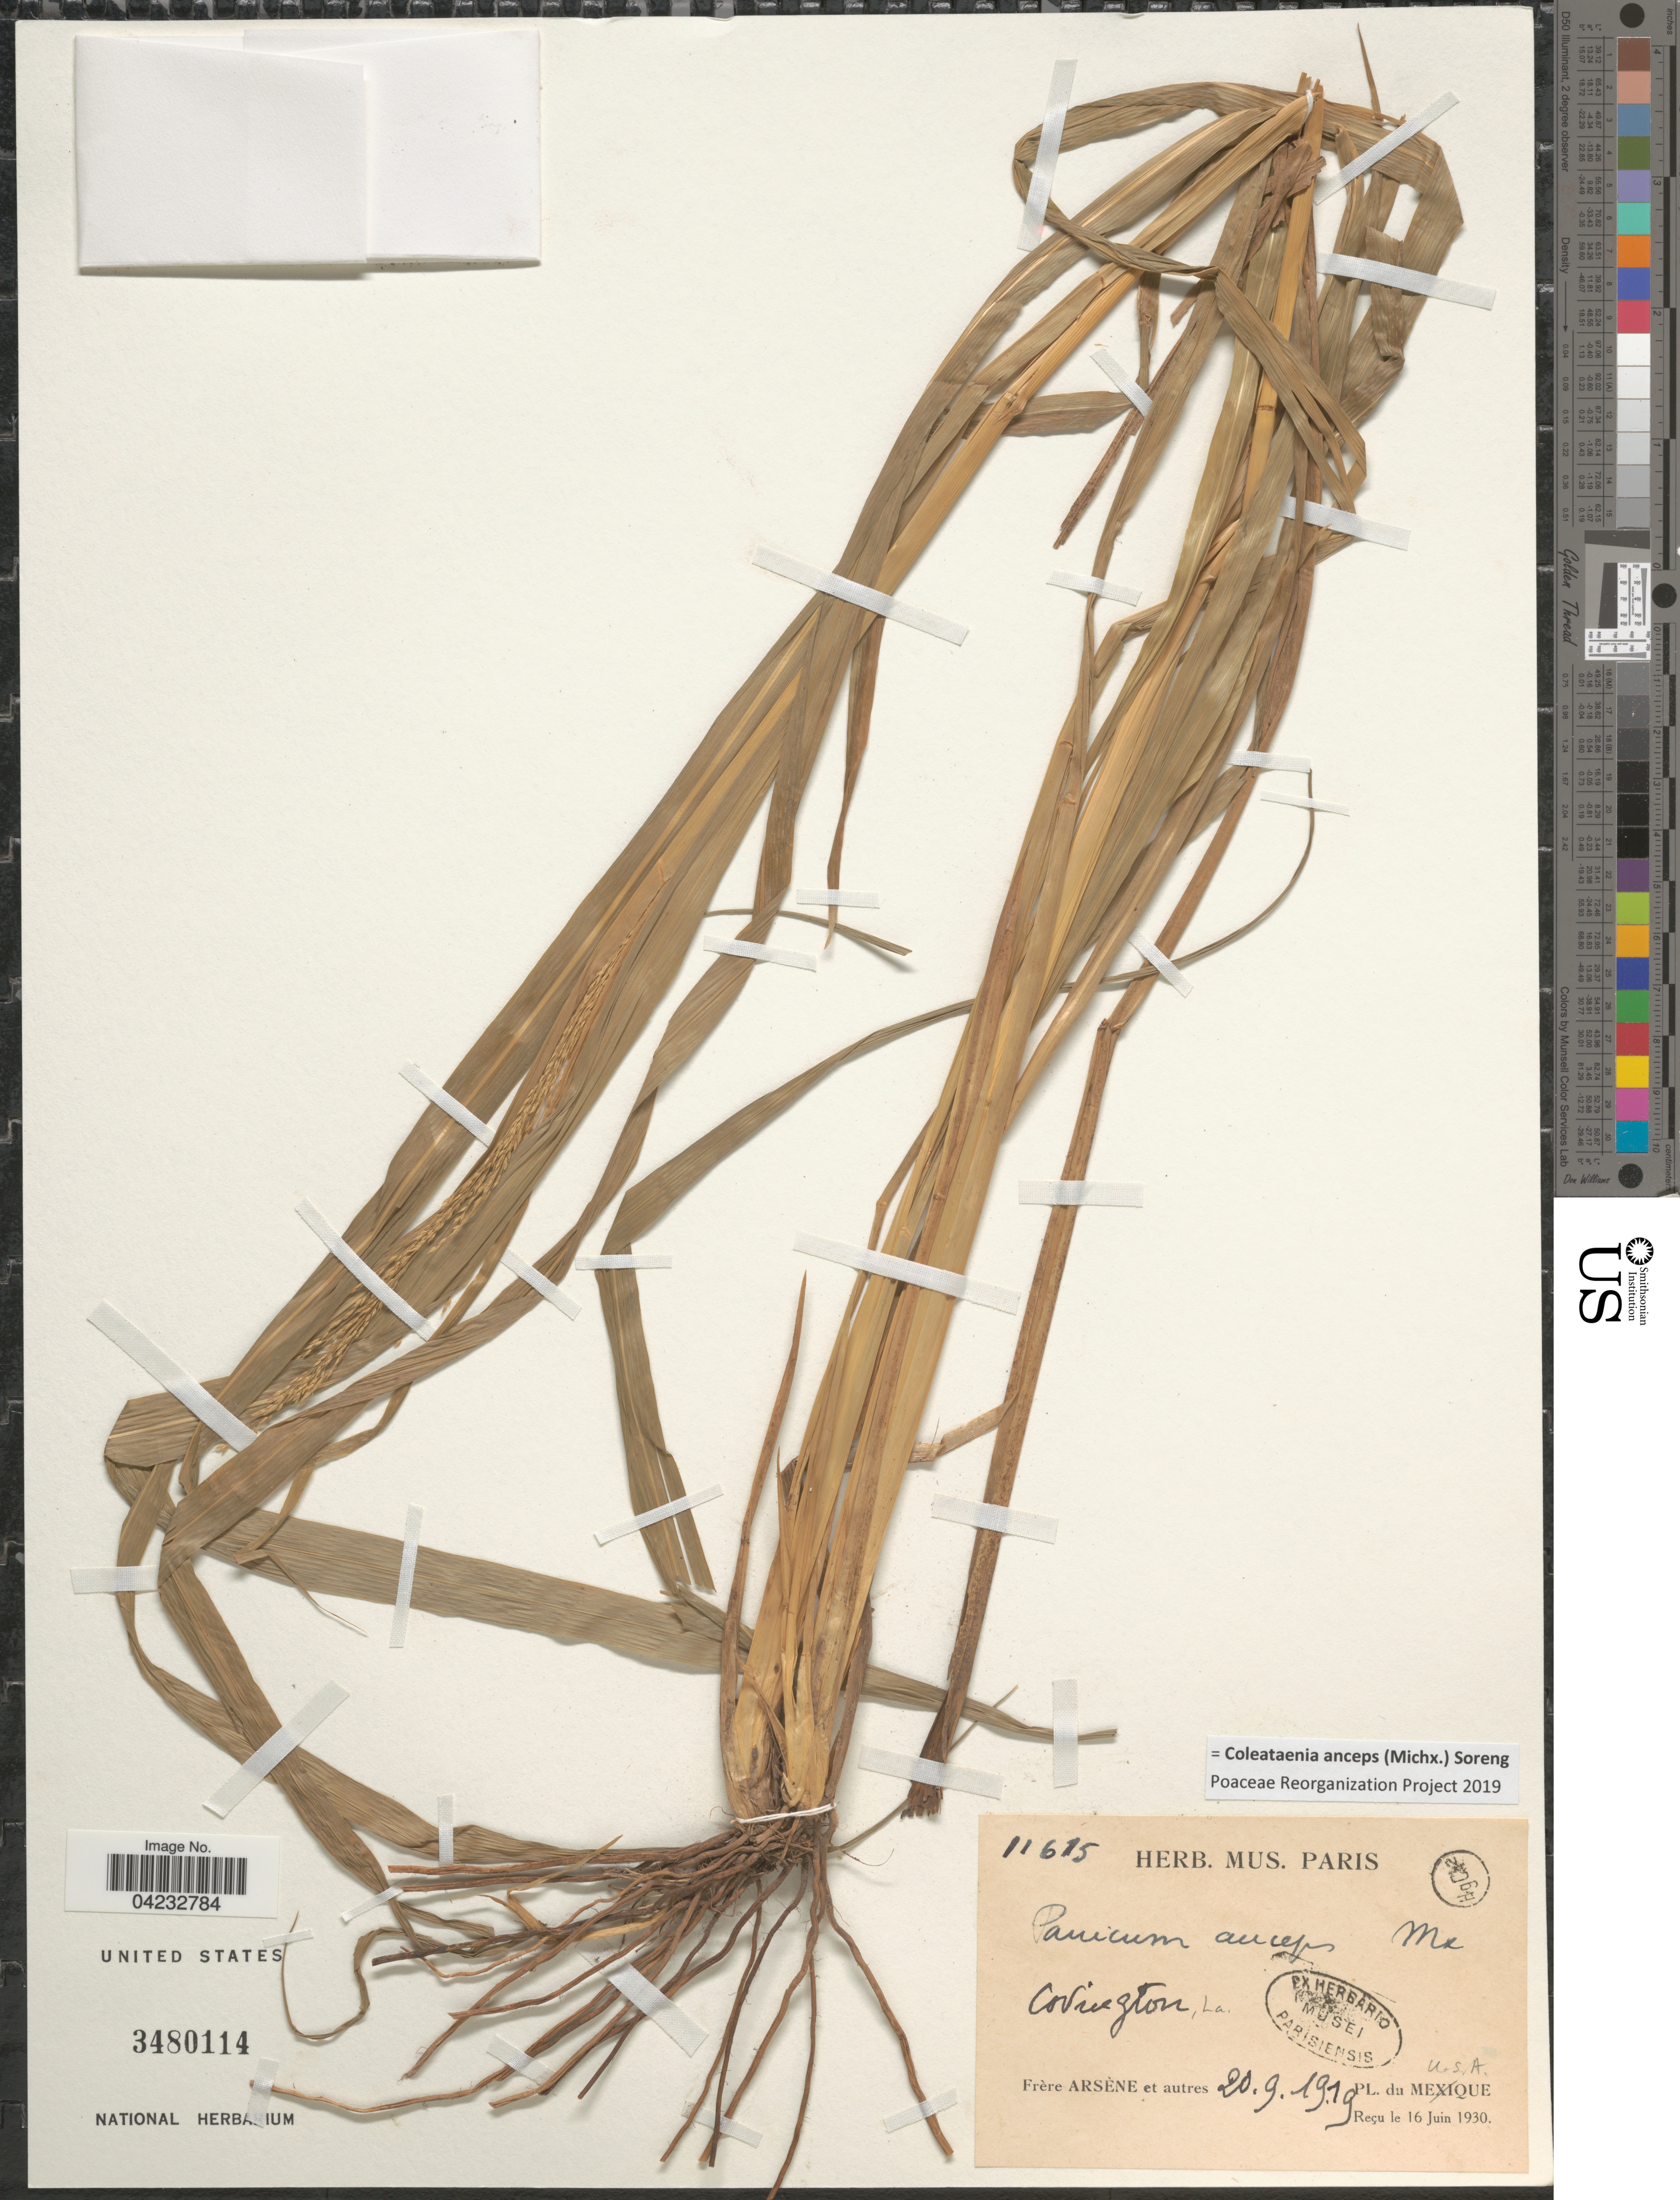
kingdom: Plantae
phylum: Tracheophyta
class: Liliopsida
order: Poales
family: Poaceae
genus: Coleataenia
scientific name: Coleataenia anceps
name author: (Michx.) Soreng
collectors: F. Hyacinth & et al.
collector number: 11615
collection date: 1919-09-20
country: United States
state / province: Louisiana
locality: Covington.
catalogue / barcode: US 3480114